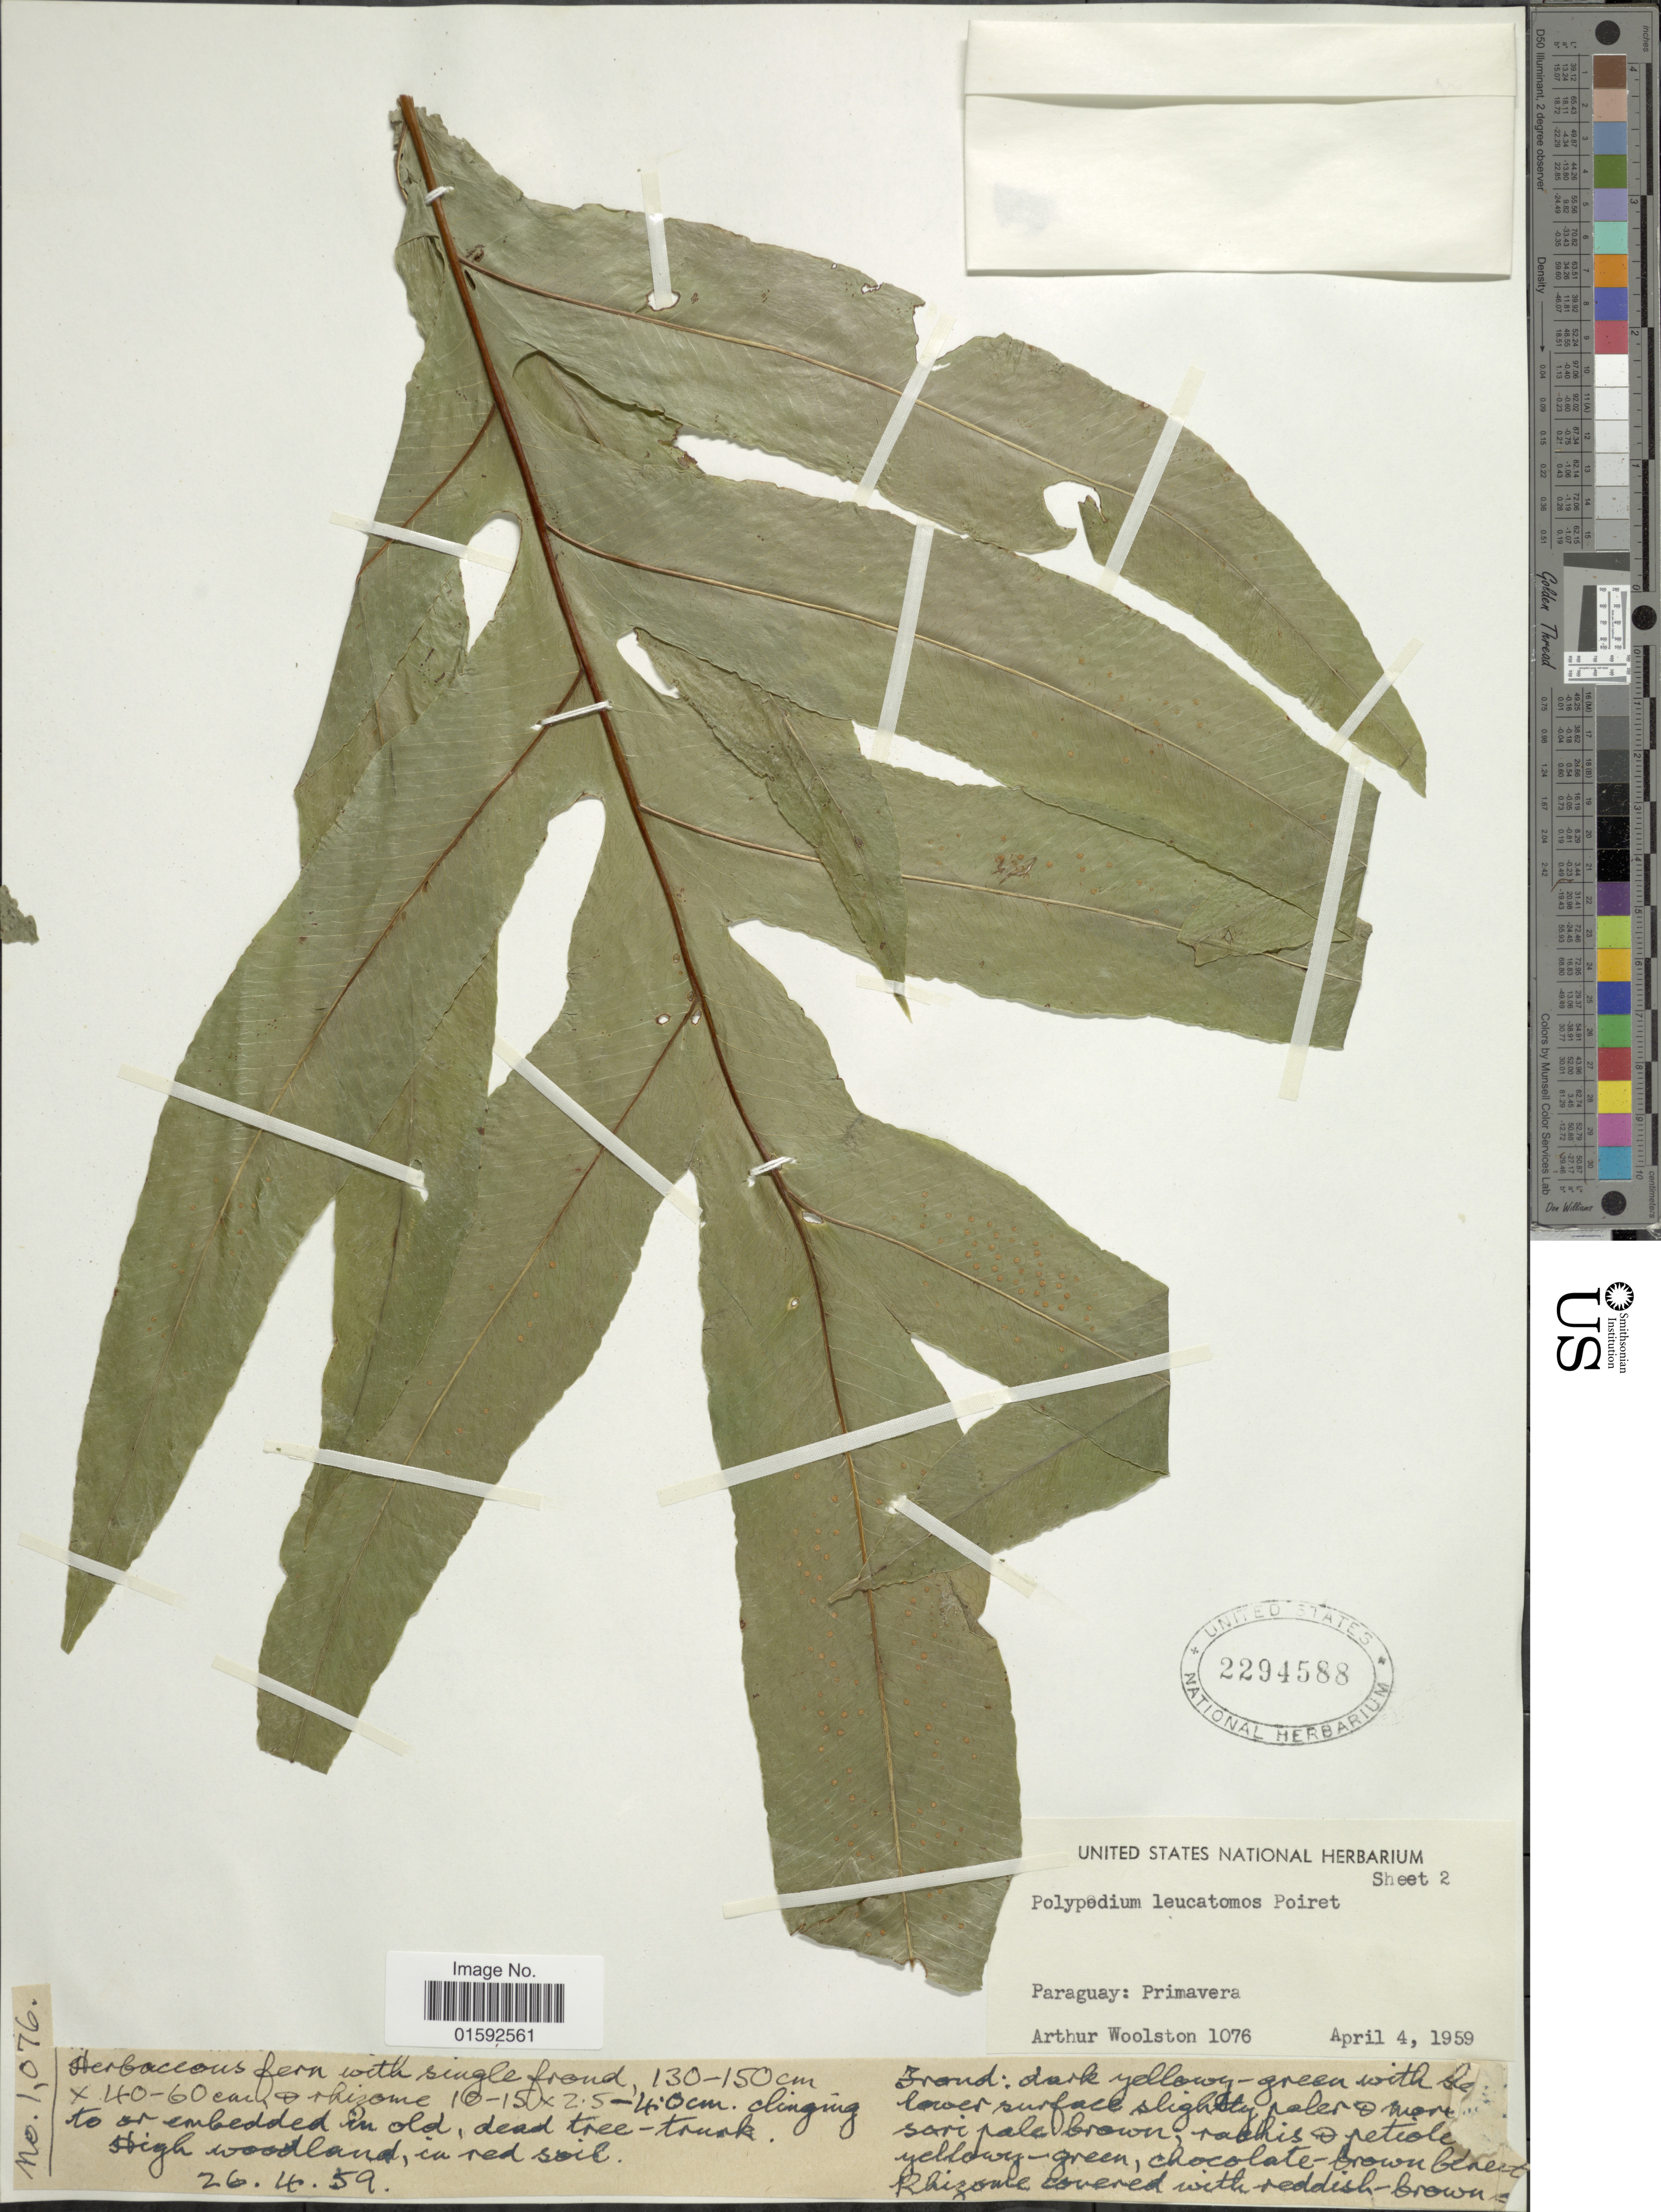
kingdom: Plantae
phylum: Tracheophyta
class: Polypodiopsida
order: Polypodiales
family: Polypodiaceae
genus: Phlebodium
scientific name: Phlebodium decumanum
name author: (Willd.) J. Sm.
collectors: A. L. Woolston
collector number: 1076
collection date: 1959-04-04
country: Paraguay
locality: Paraguay: Primavera.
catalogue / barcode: US 2294588